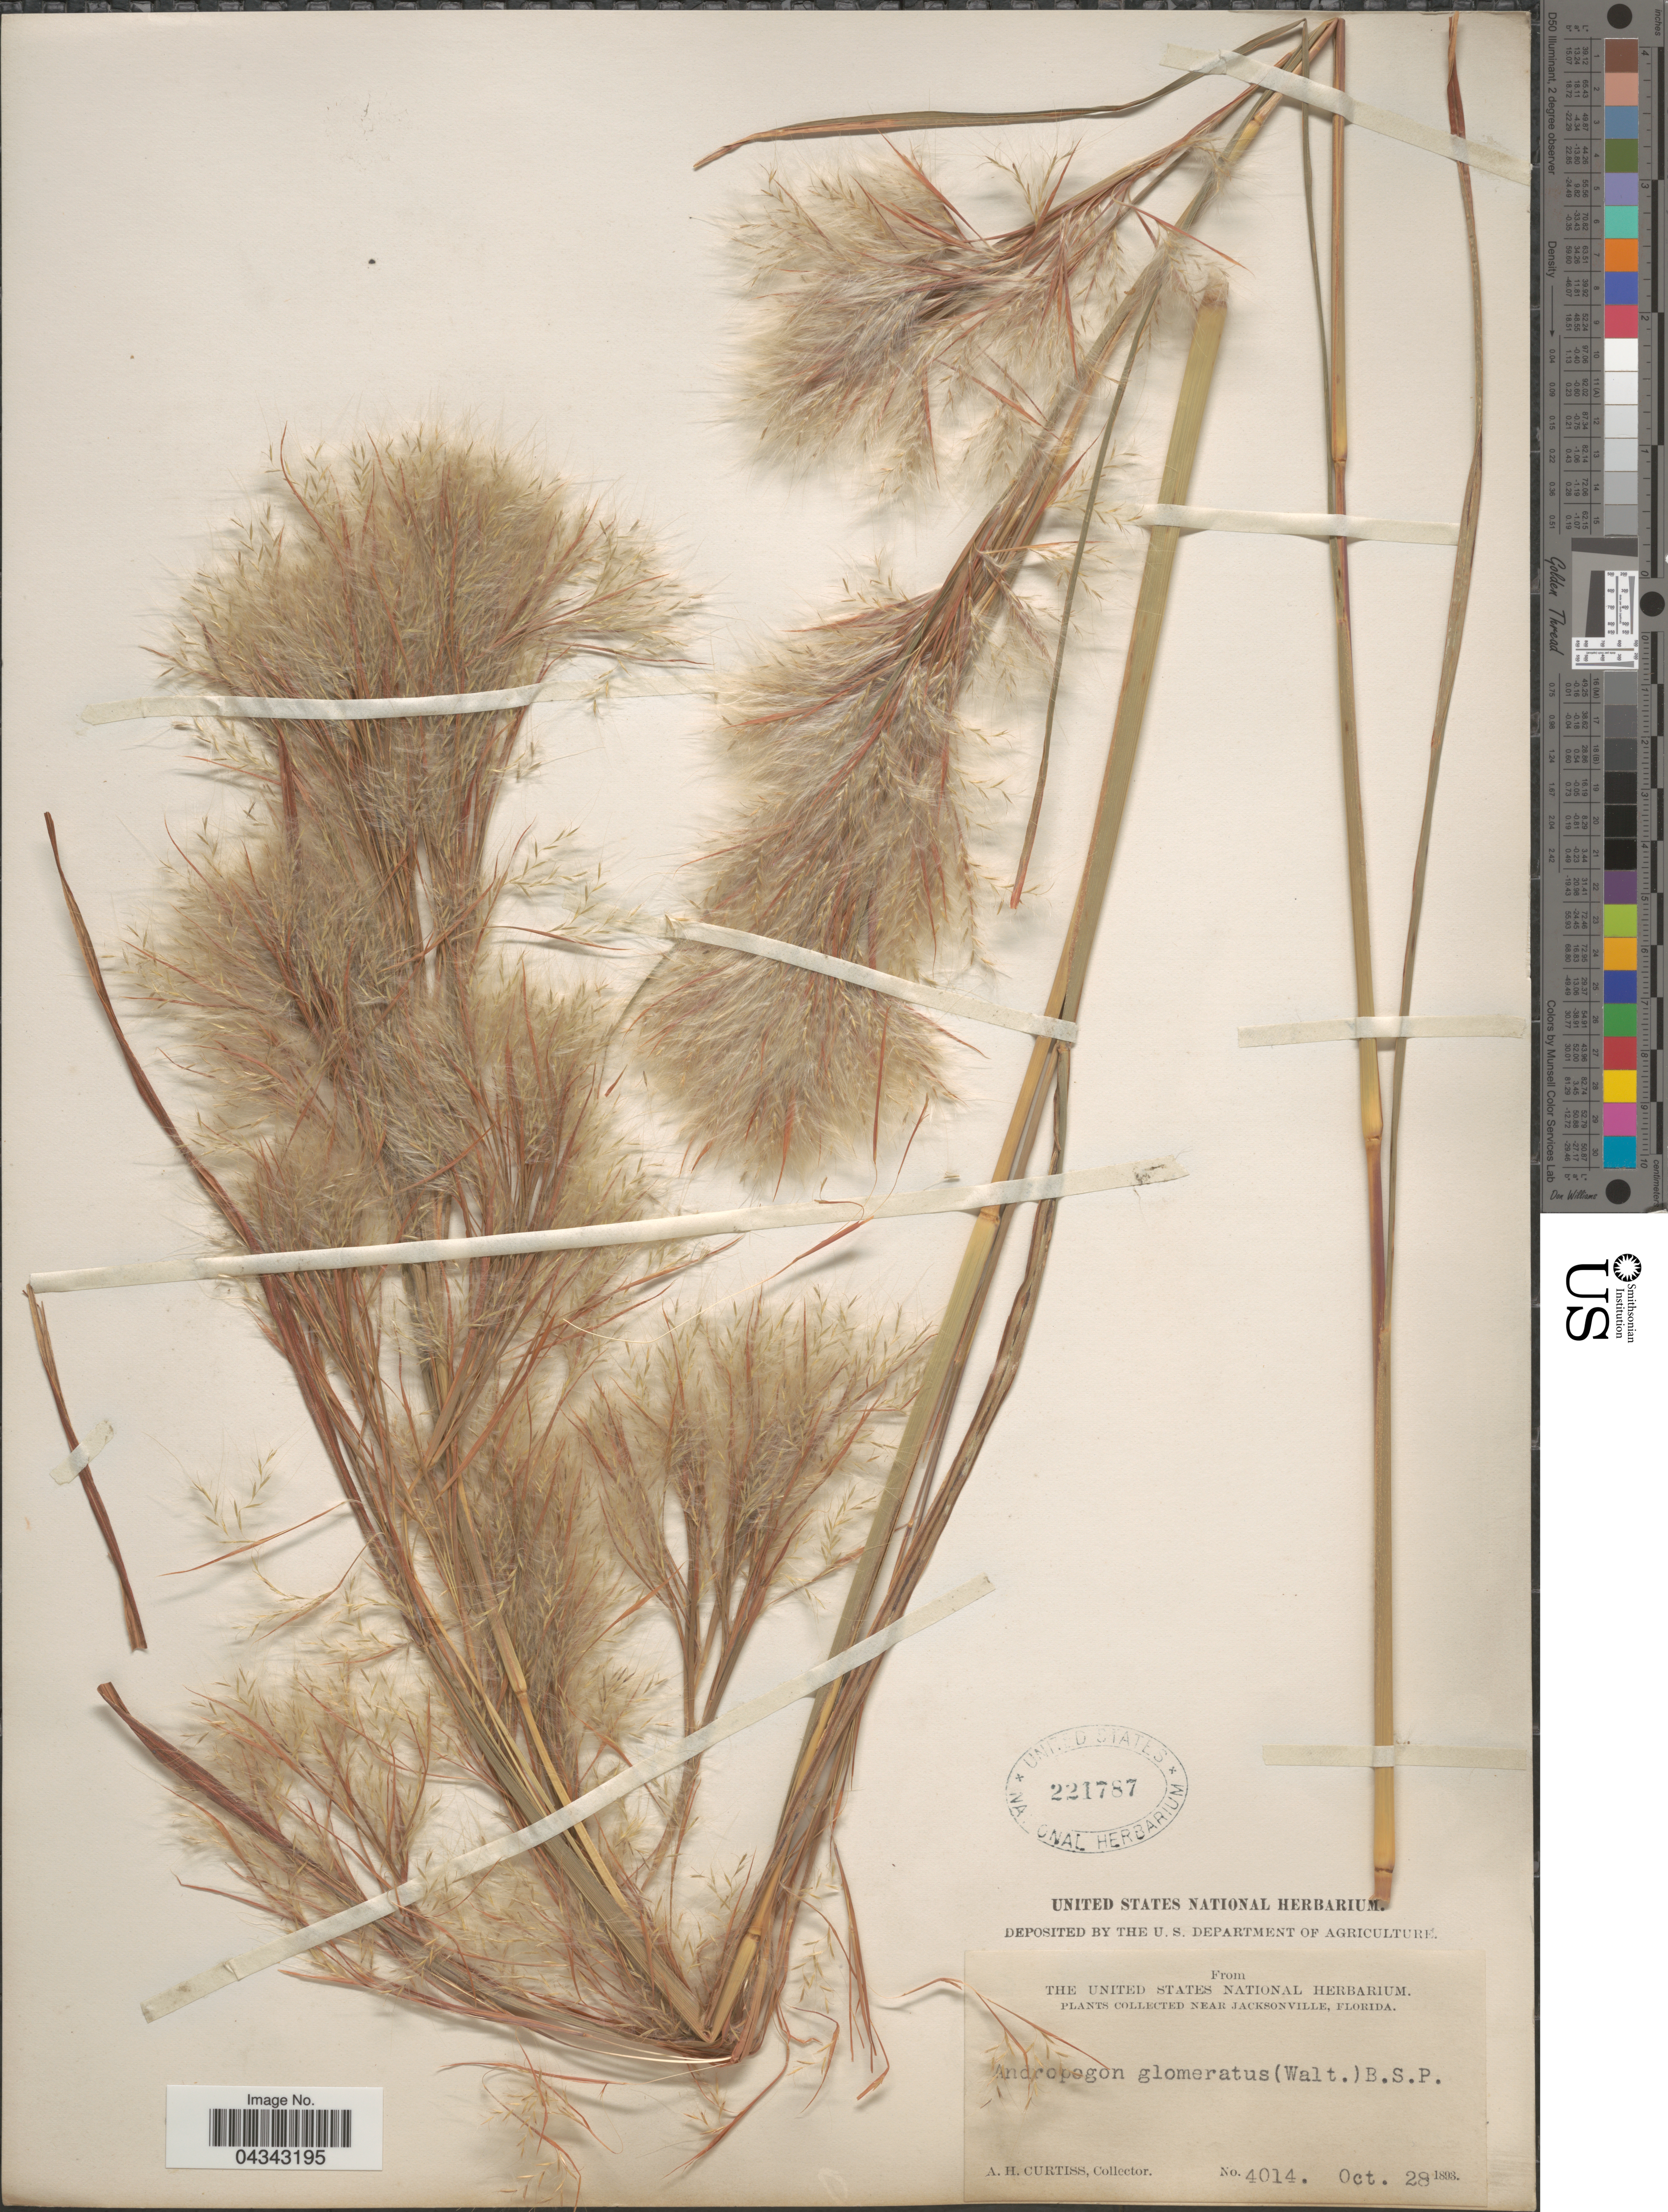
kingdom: Plantae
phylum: Tracheophyta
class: Liliopsida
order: Poales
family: Poaceae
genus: Andropogon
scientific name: Andropogon glomeratus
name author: (Walter) Britton, Stearns & Poggenb.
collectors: A. H. Curtiss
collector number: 4014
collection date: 1893-10-28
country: United States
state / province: Florida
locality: Near Jacksonville.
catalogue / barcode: US 221787